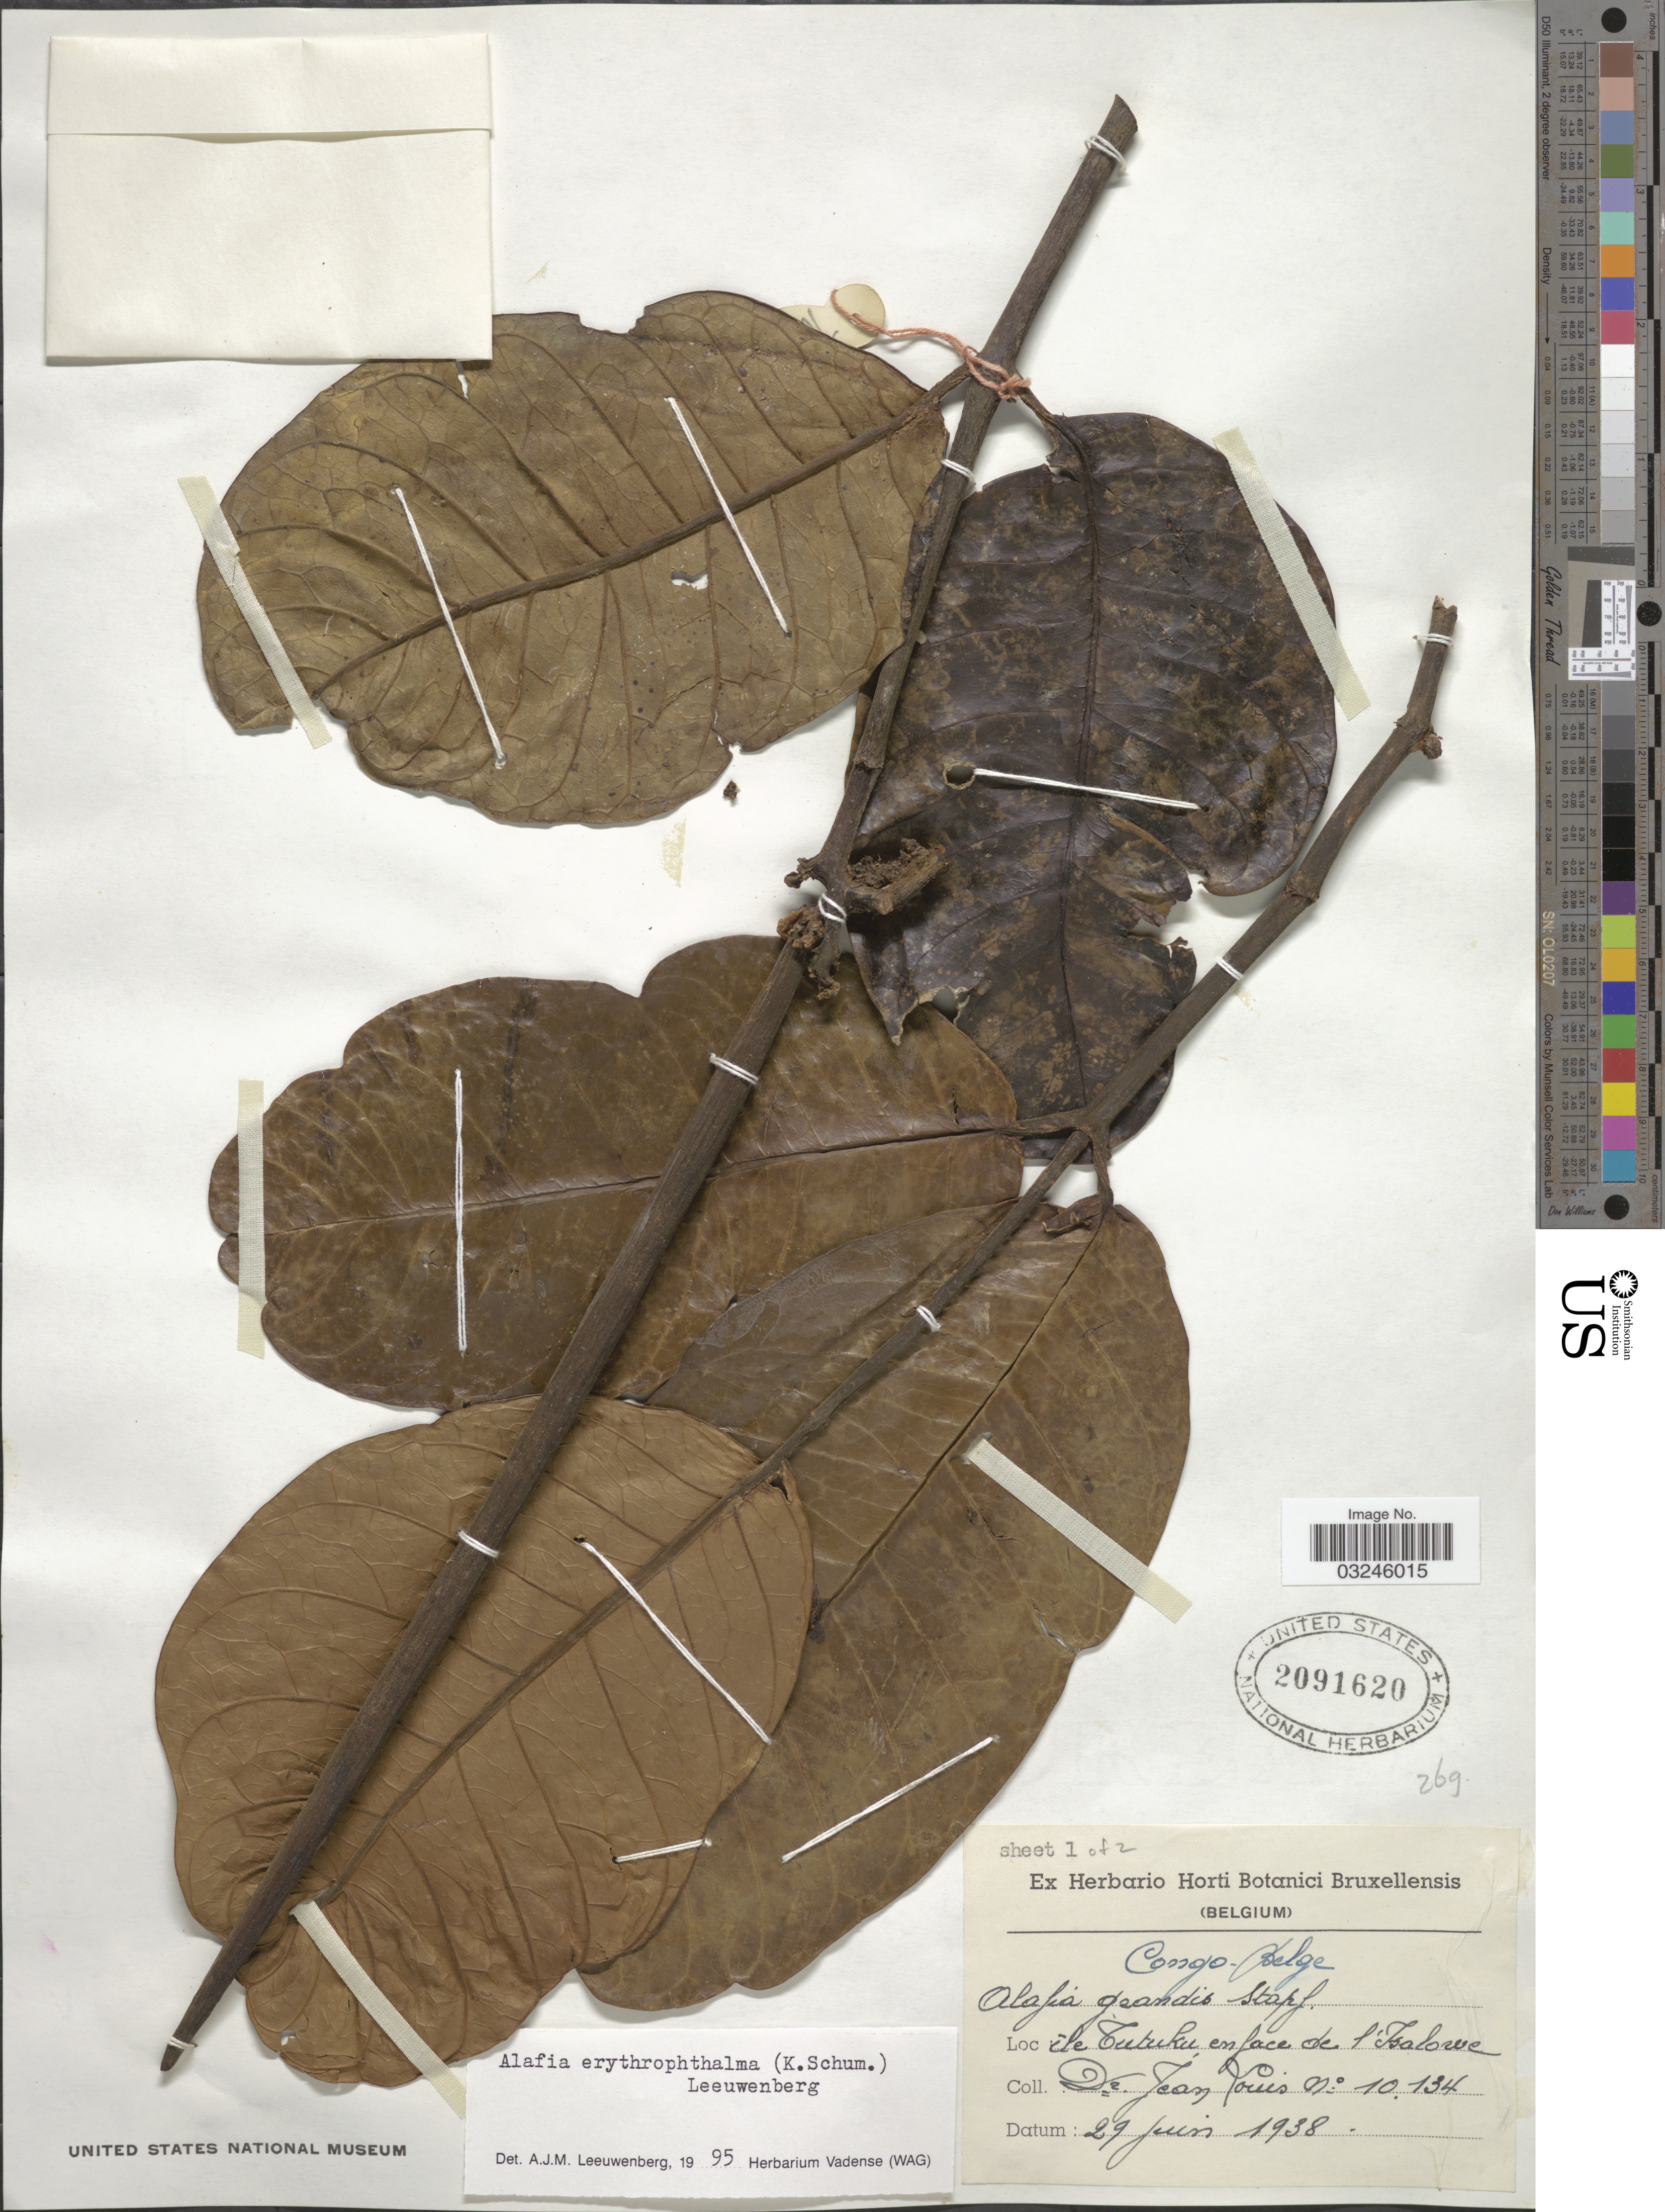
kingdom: Plantae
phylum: Tracheophyta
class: Magnoliopsida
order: Gentianales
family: Apocynaceae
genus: Alafia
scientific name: Alafia erythrophthalma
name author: (K. Schum.) Leeuwenb.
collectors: J. Louis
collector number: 10134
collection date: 1938-06-29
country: Congo, Democratic Republic of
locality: Congo Belge, Ile Tutuku, en face de l'Isalowe.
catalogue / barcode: US 2091620